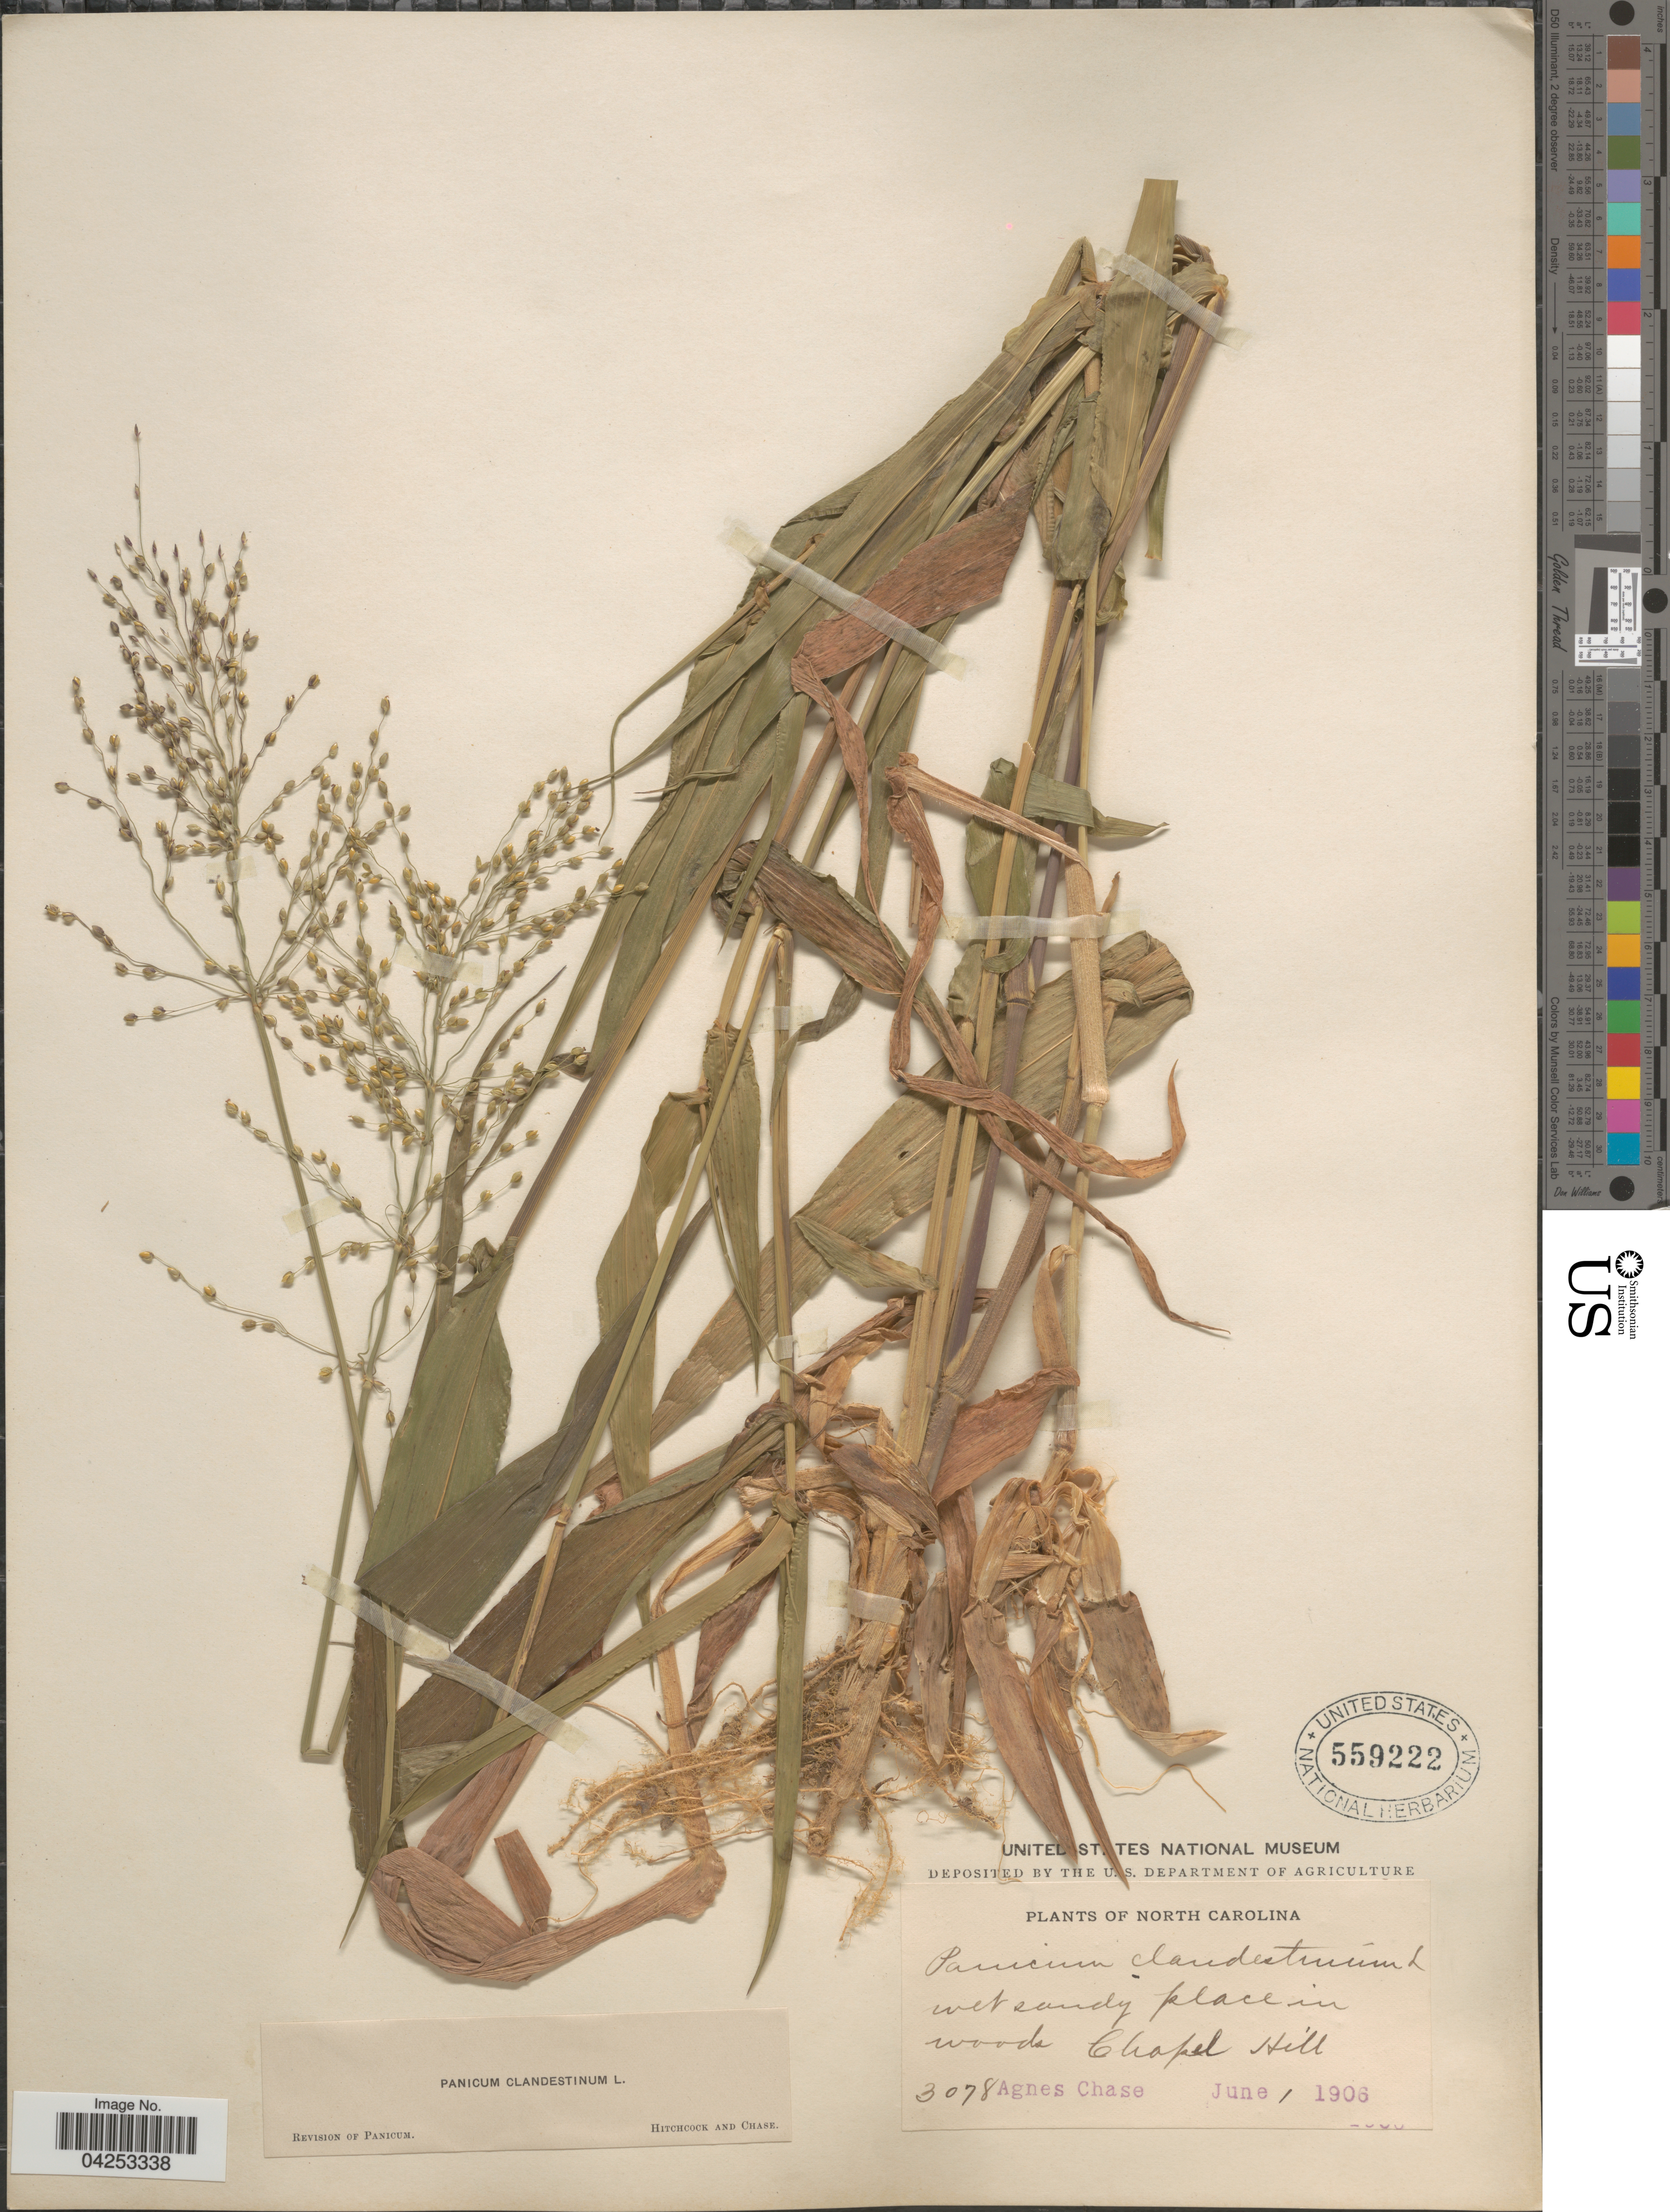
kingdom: Plantae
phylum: Tracheophyta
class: Liliopsida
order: Poales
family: Poaceae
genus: Dichanthelium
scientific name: Dichanthelium clandestinum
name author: (L.) Gould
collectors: A. Chase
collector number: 3078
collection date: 1906-06-01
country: United States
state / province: North Carolina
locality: Chapel Hill.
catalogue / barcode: US 559222